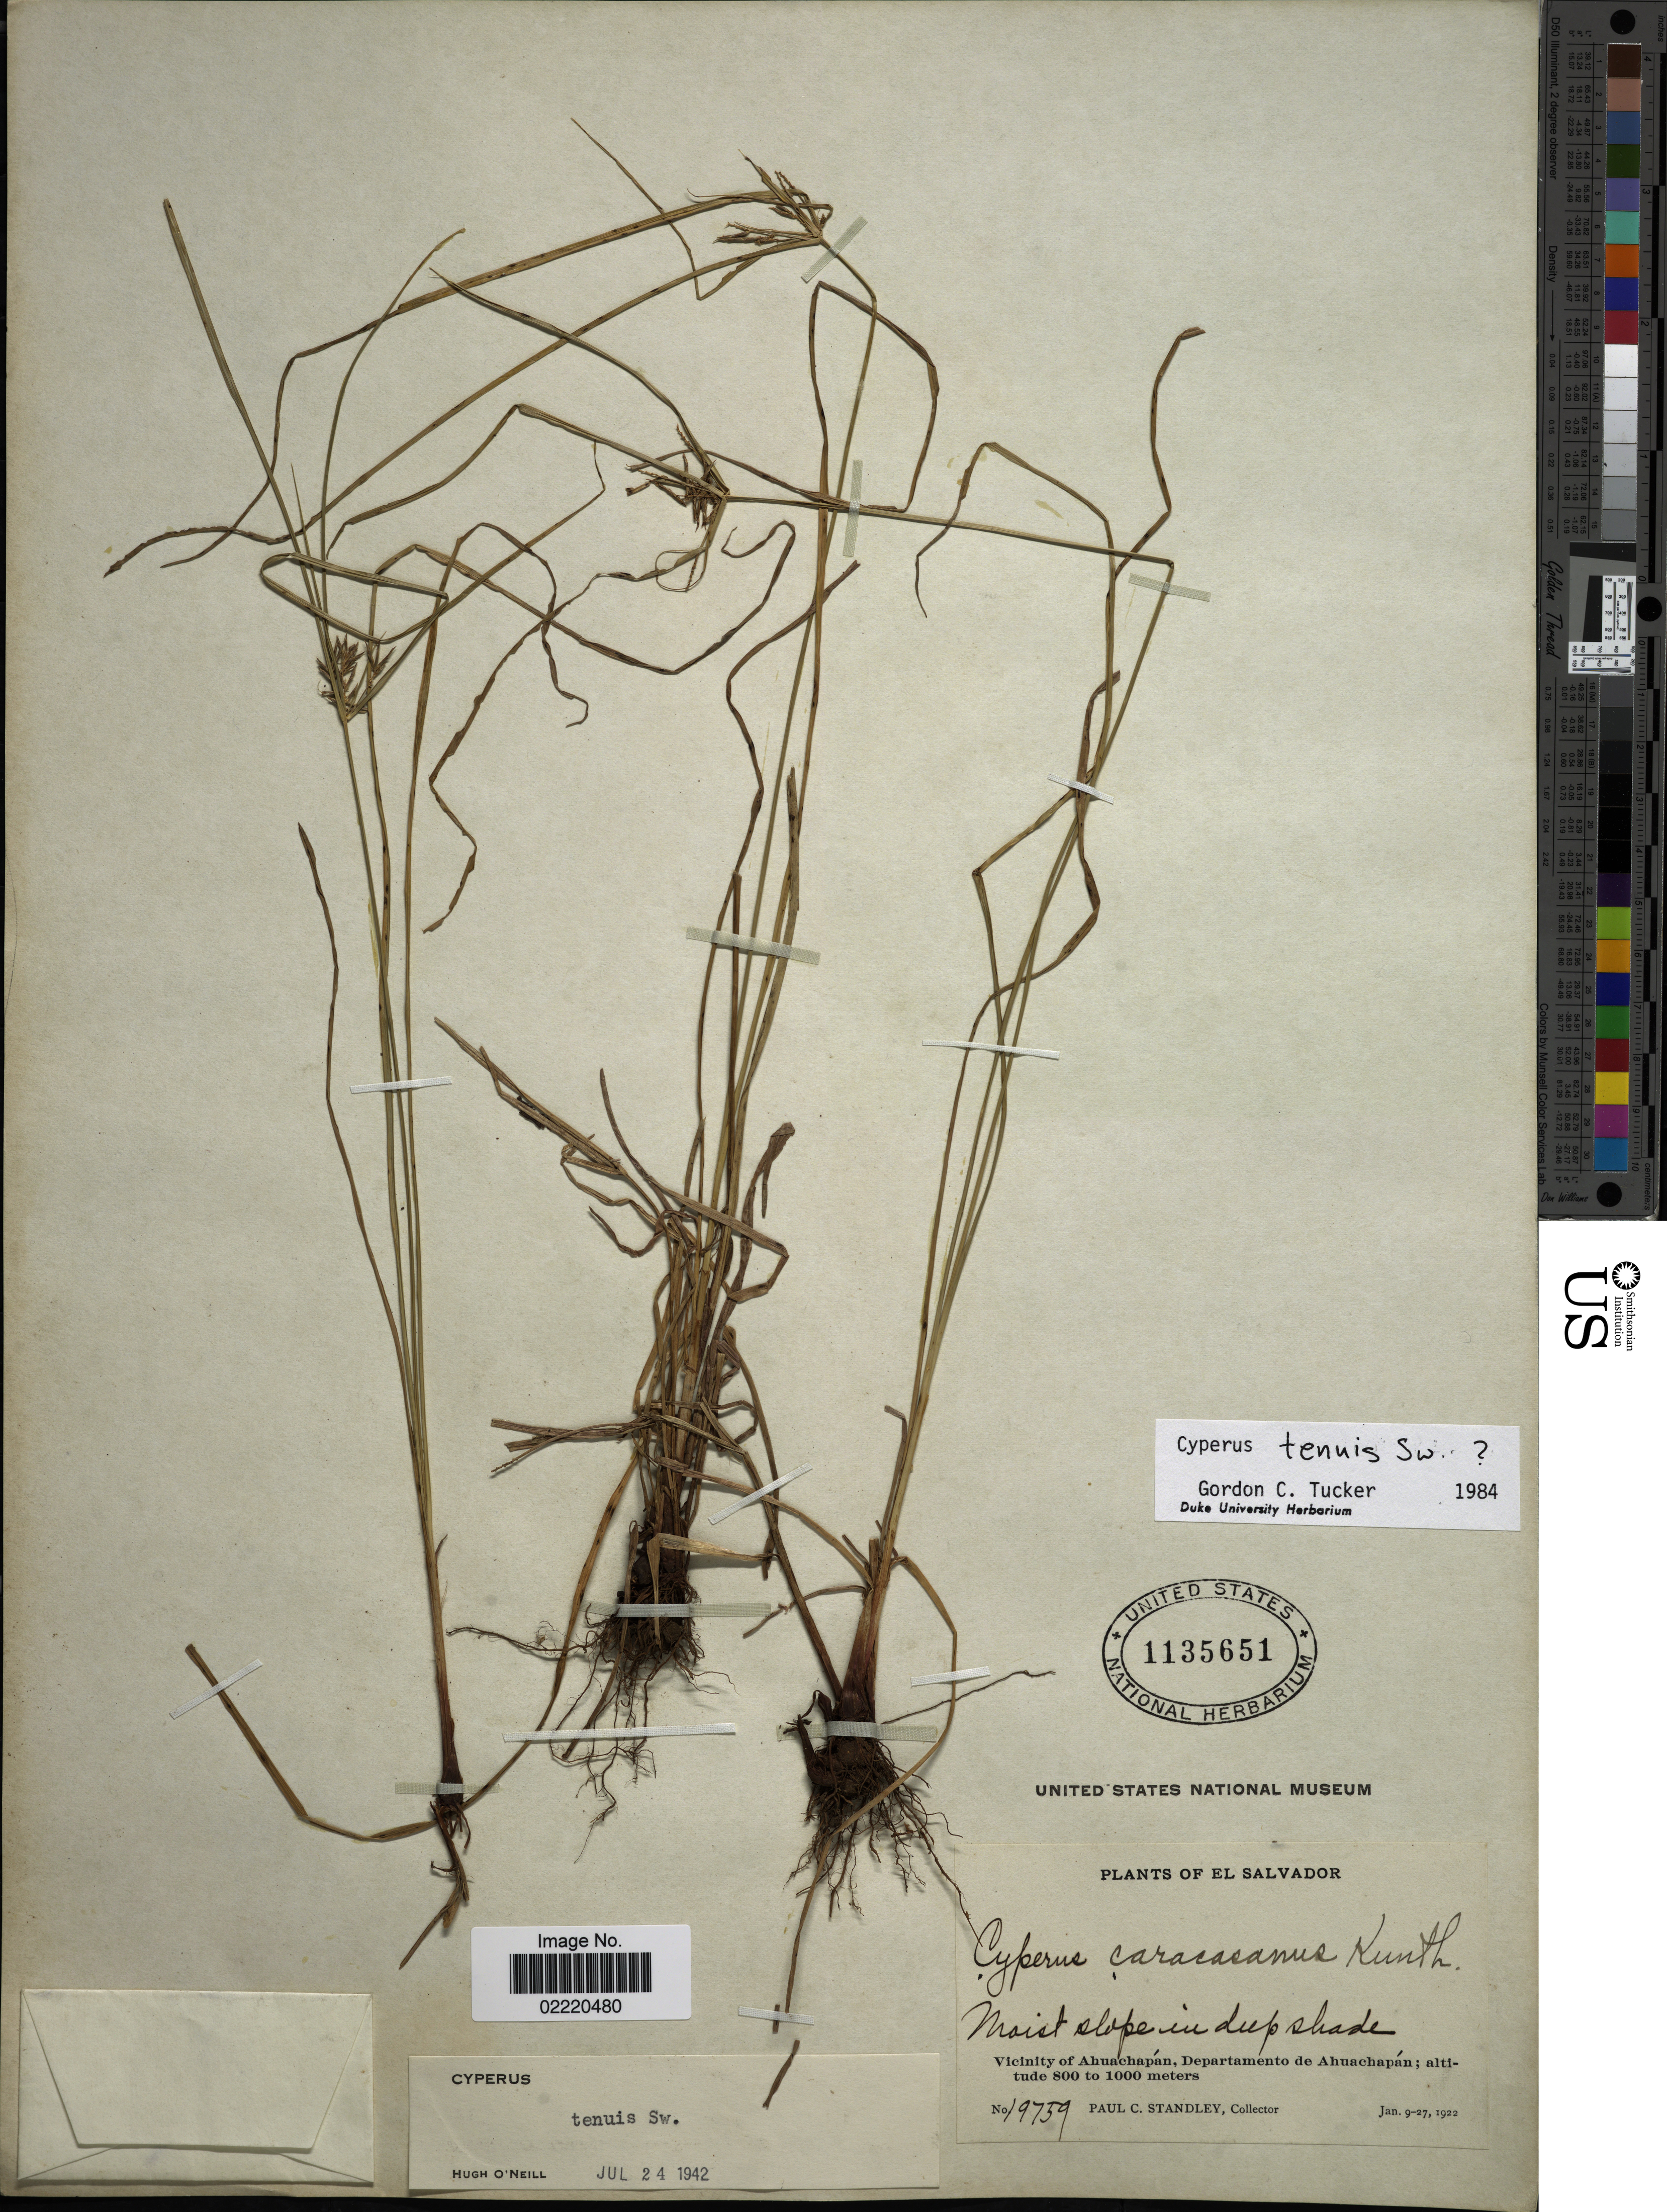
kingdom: Plantae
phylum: Tracheophyta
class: Liliopsida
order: Poales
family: Cyperaceae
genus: Cyperus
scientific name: Cyperus tenuis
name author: Sw.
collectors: P. C. Standley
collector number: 19759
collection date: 1922-01-09/1922-01-27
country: El Salvador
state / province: Ahuachapan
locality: Moist slope in deep shade, Vicinity of Ahuachapan.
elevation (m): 800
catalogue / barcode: US 1135651